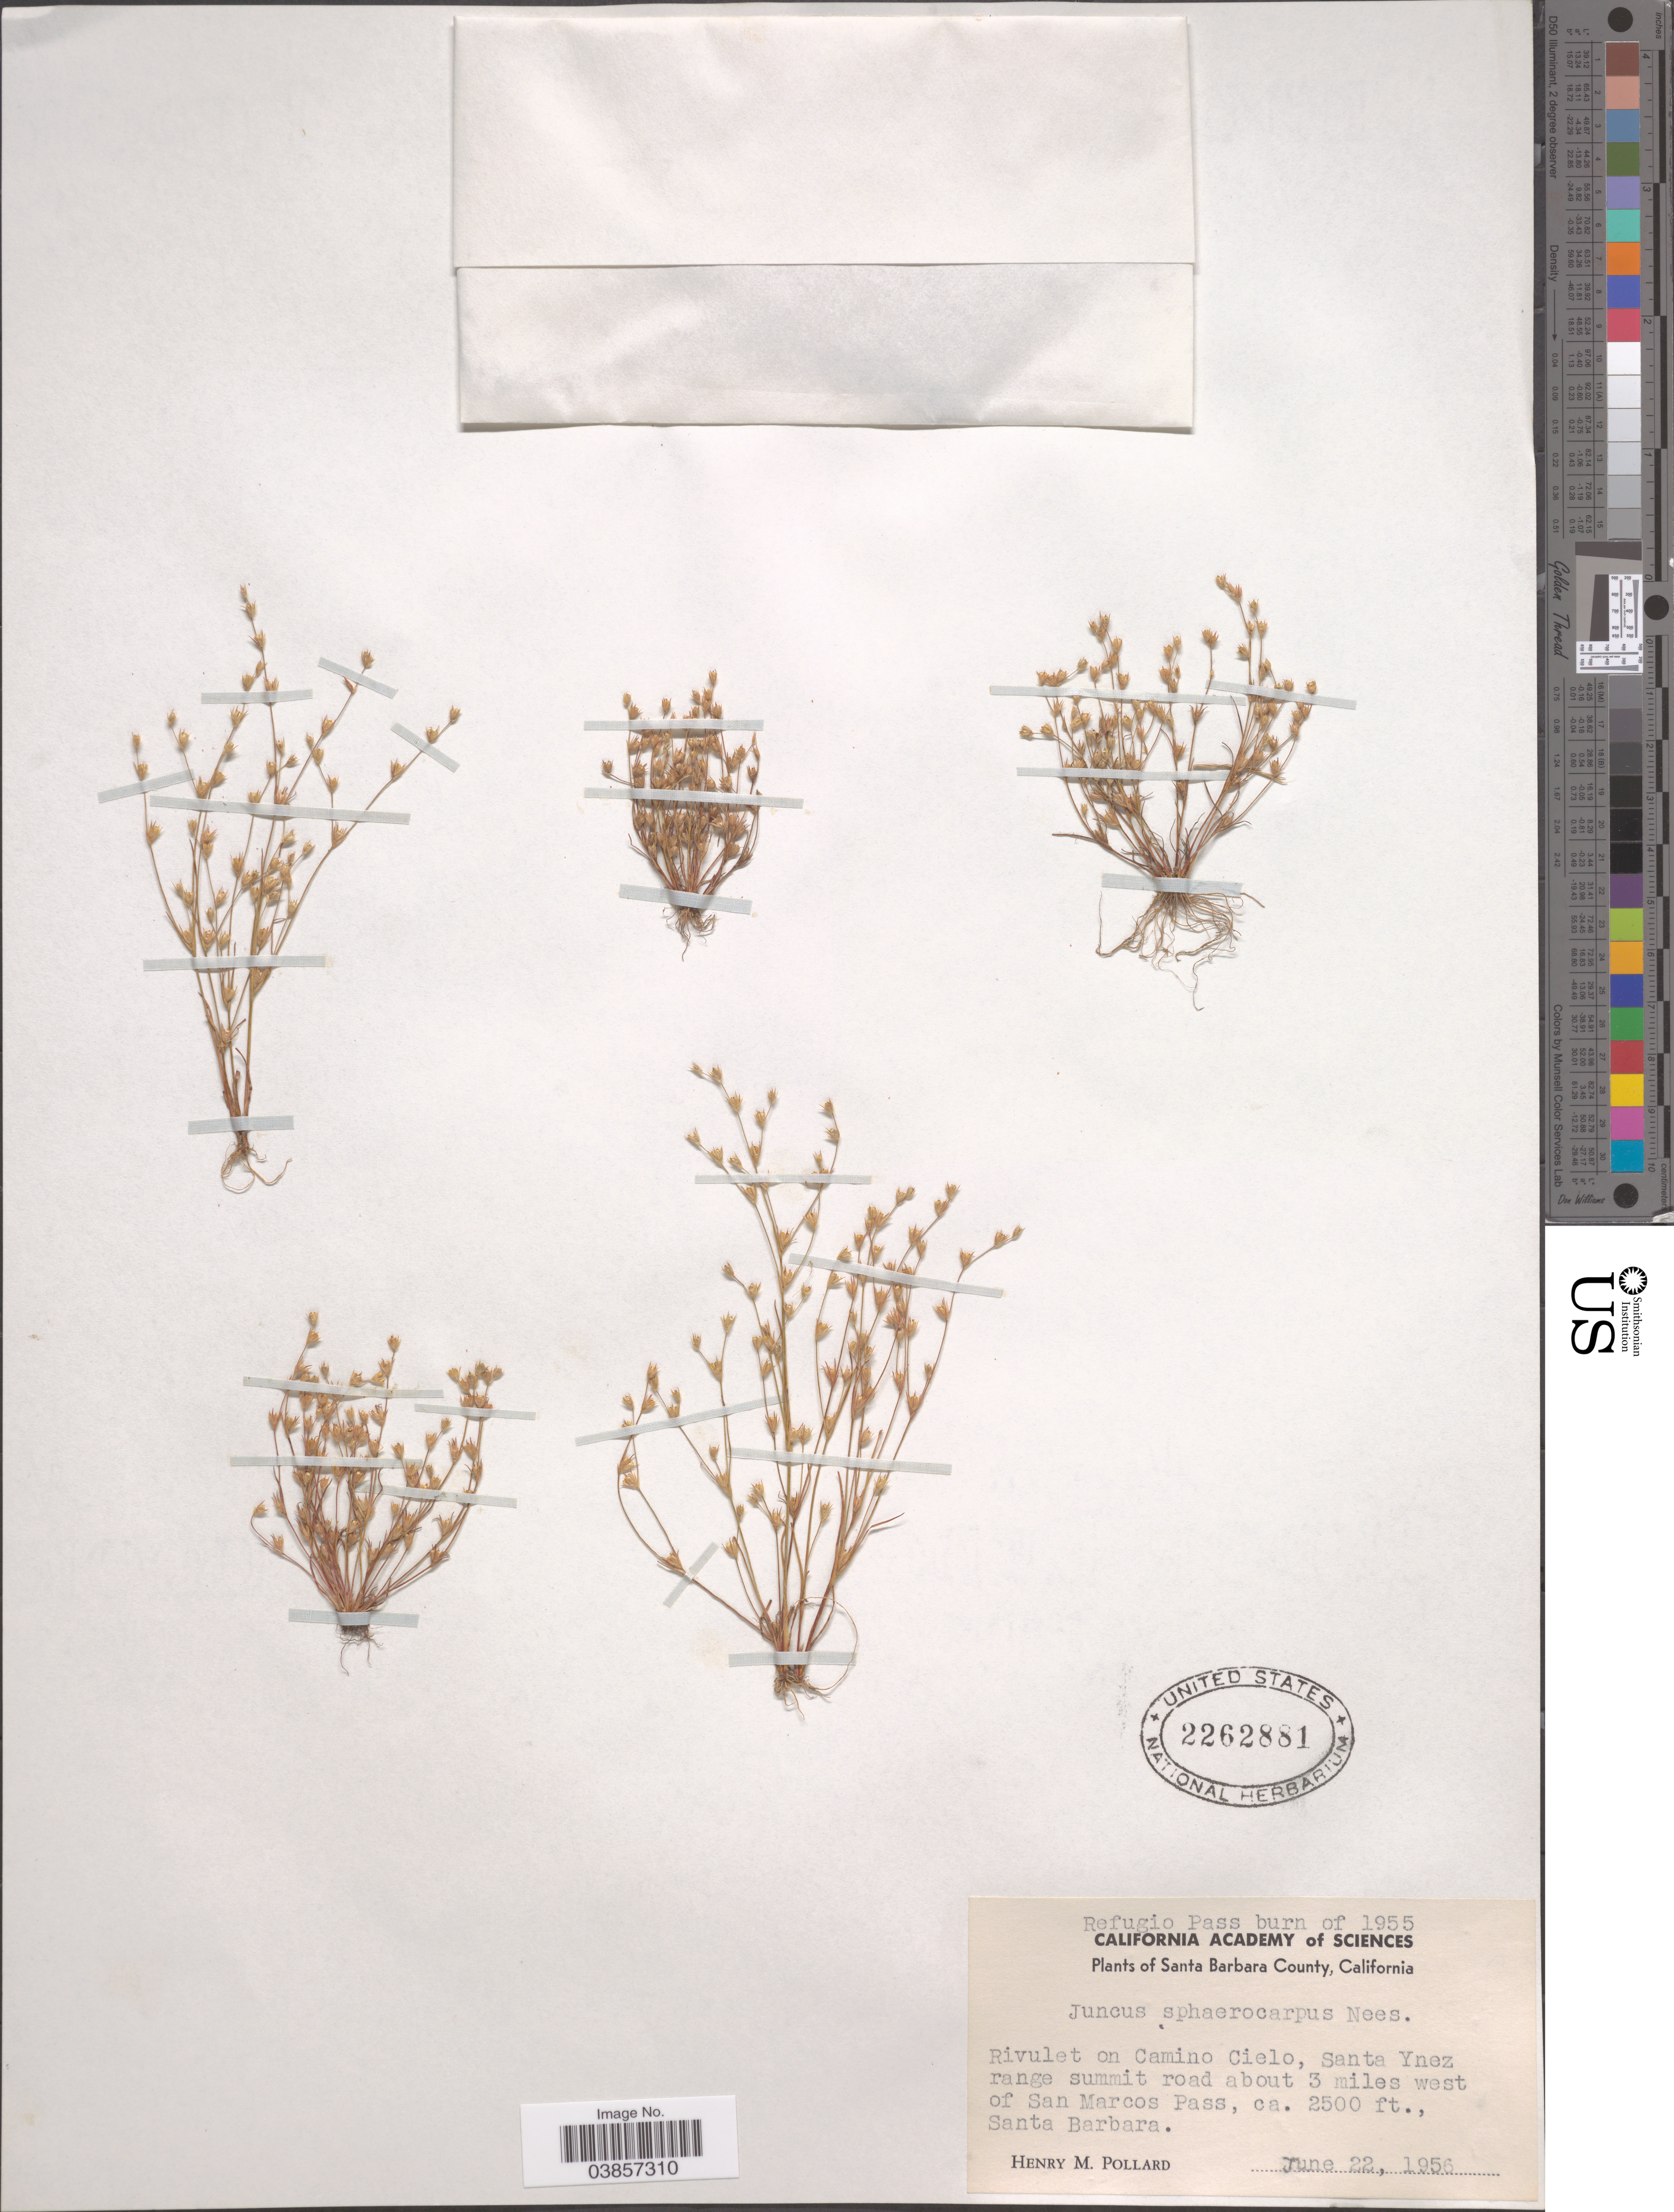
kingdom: Plantae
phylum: Tracheophyta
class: Liliopsida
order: Poales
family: Juncaceae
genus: Juncus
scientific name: Juncus sphaerocarpus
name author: Nees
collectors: H. M. Pollard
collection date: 1956-06-22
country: United States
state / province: California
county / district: Santa Barbara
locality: Refugio Pass burn. Rivulet on Camino Cielo, Santa Ynez range summit road about 3 miles west of San Marcos Pass, Santa Barbara.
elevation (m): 762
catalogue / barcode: US 2262881